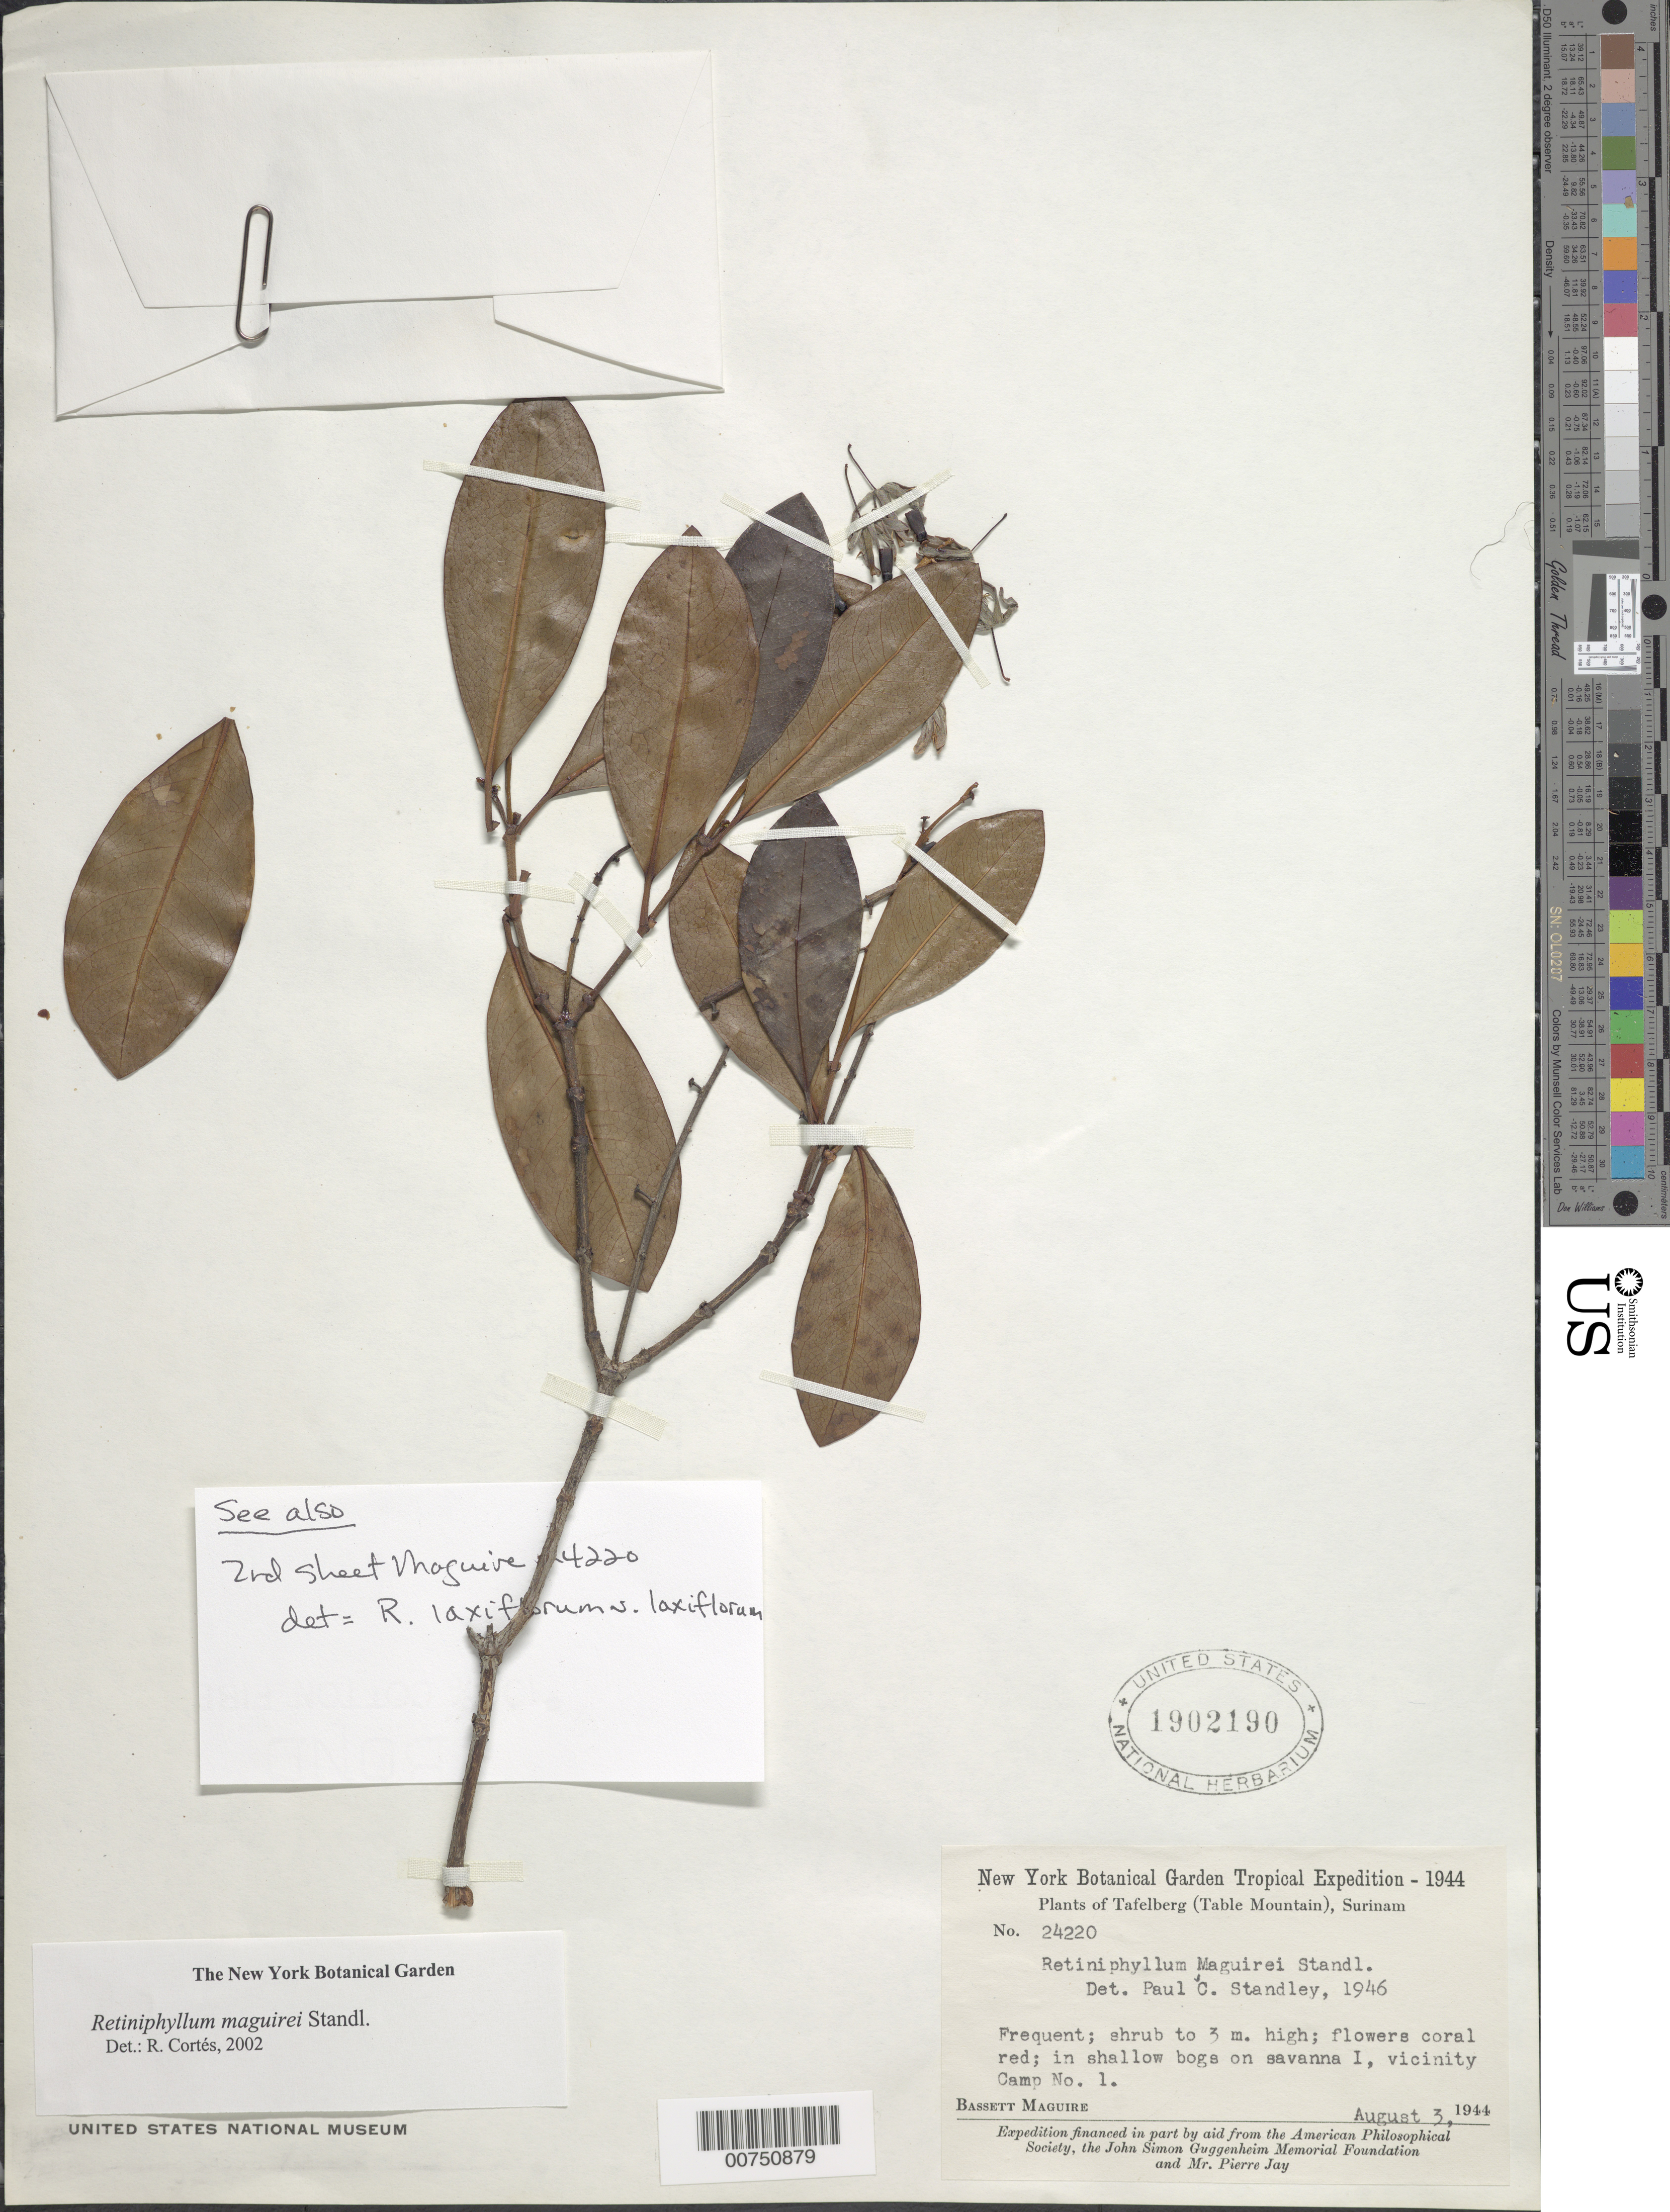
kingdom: Plantae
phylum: Tracheophyta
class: Magnoliopsida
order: Gentianales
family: Rubiaceae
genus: Retiniphyllum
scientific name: Retiniphyllum maguirei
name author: Standl.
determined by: Cortés, R., (NY)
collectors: B. Maguire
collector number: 24220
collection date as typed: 3-Aug-44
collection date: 1944-08-03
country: Suriname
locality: Tafelberg (Table Mountain), Savanna I, vic. Camp no. 1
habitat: Savanna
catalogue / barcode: US 1902190